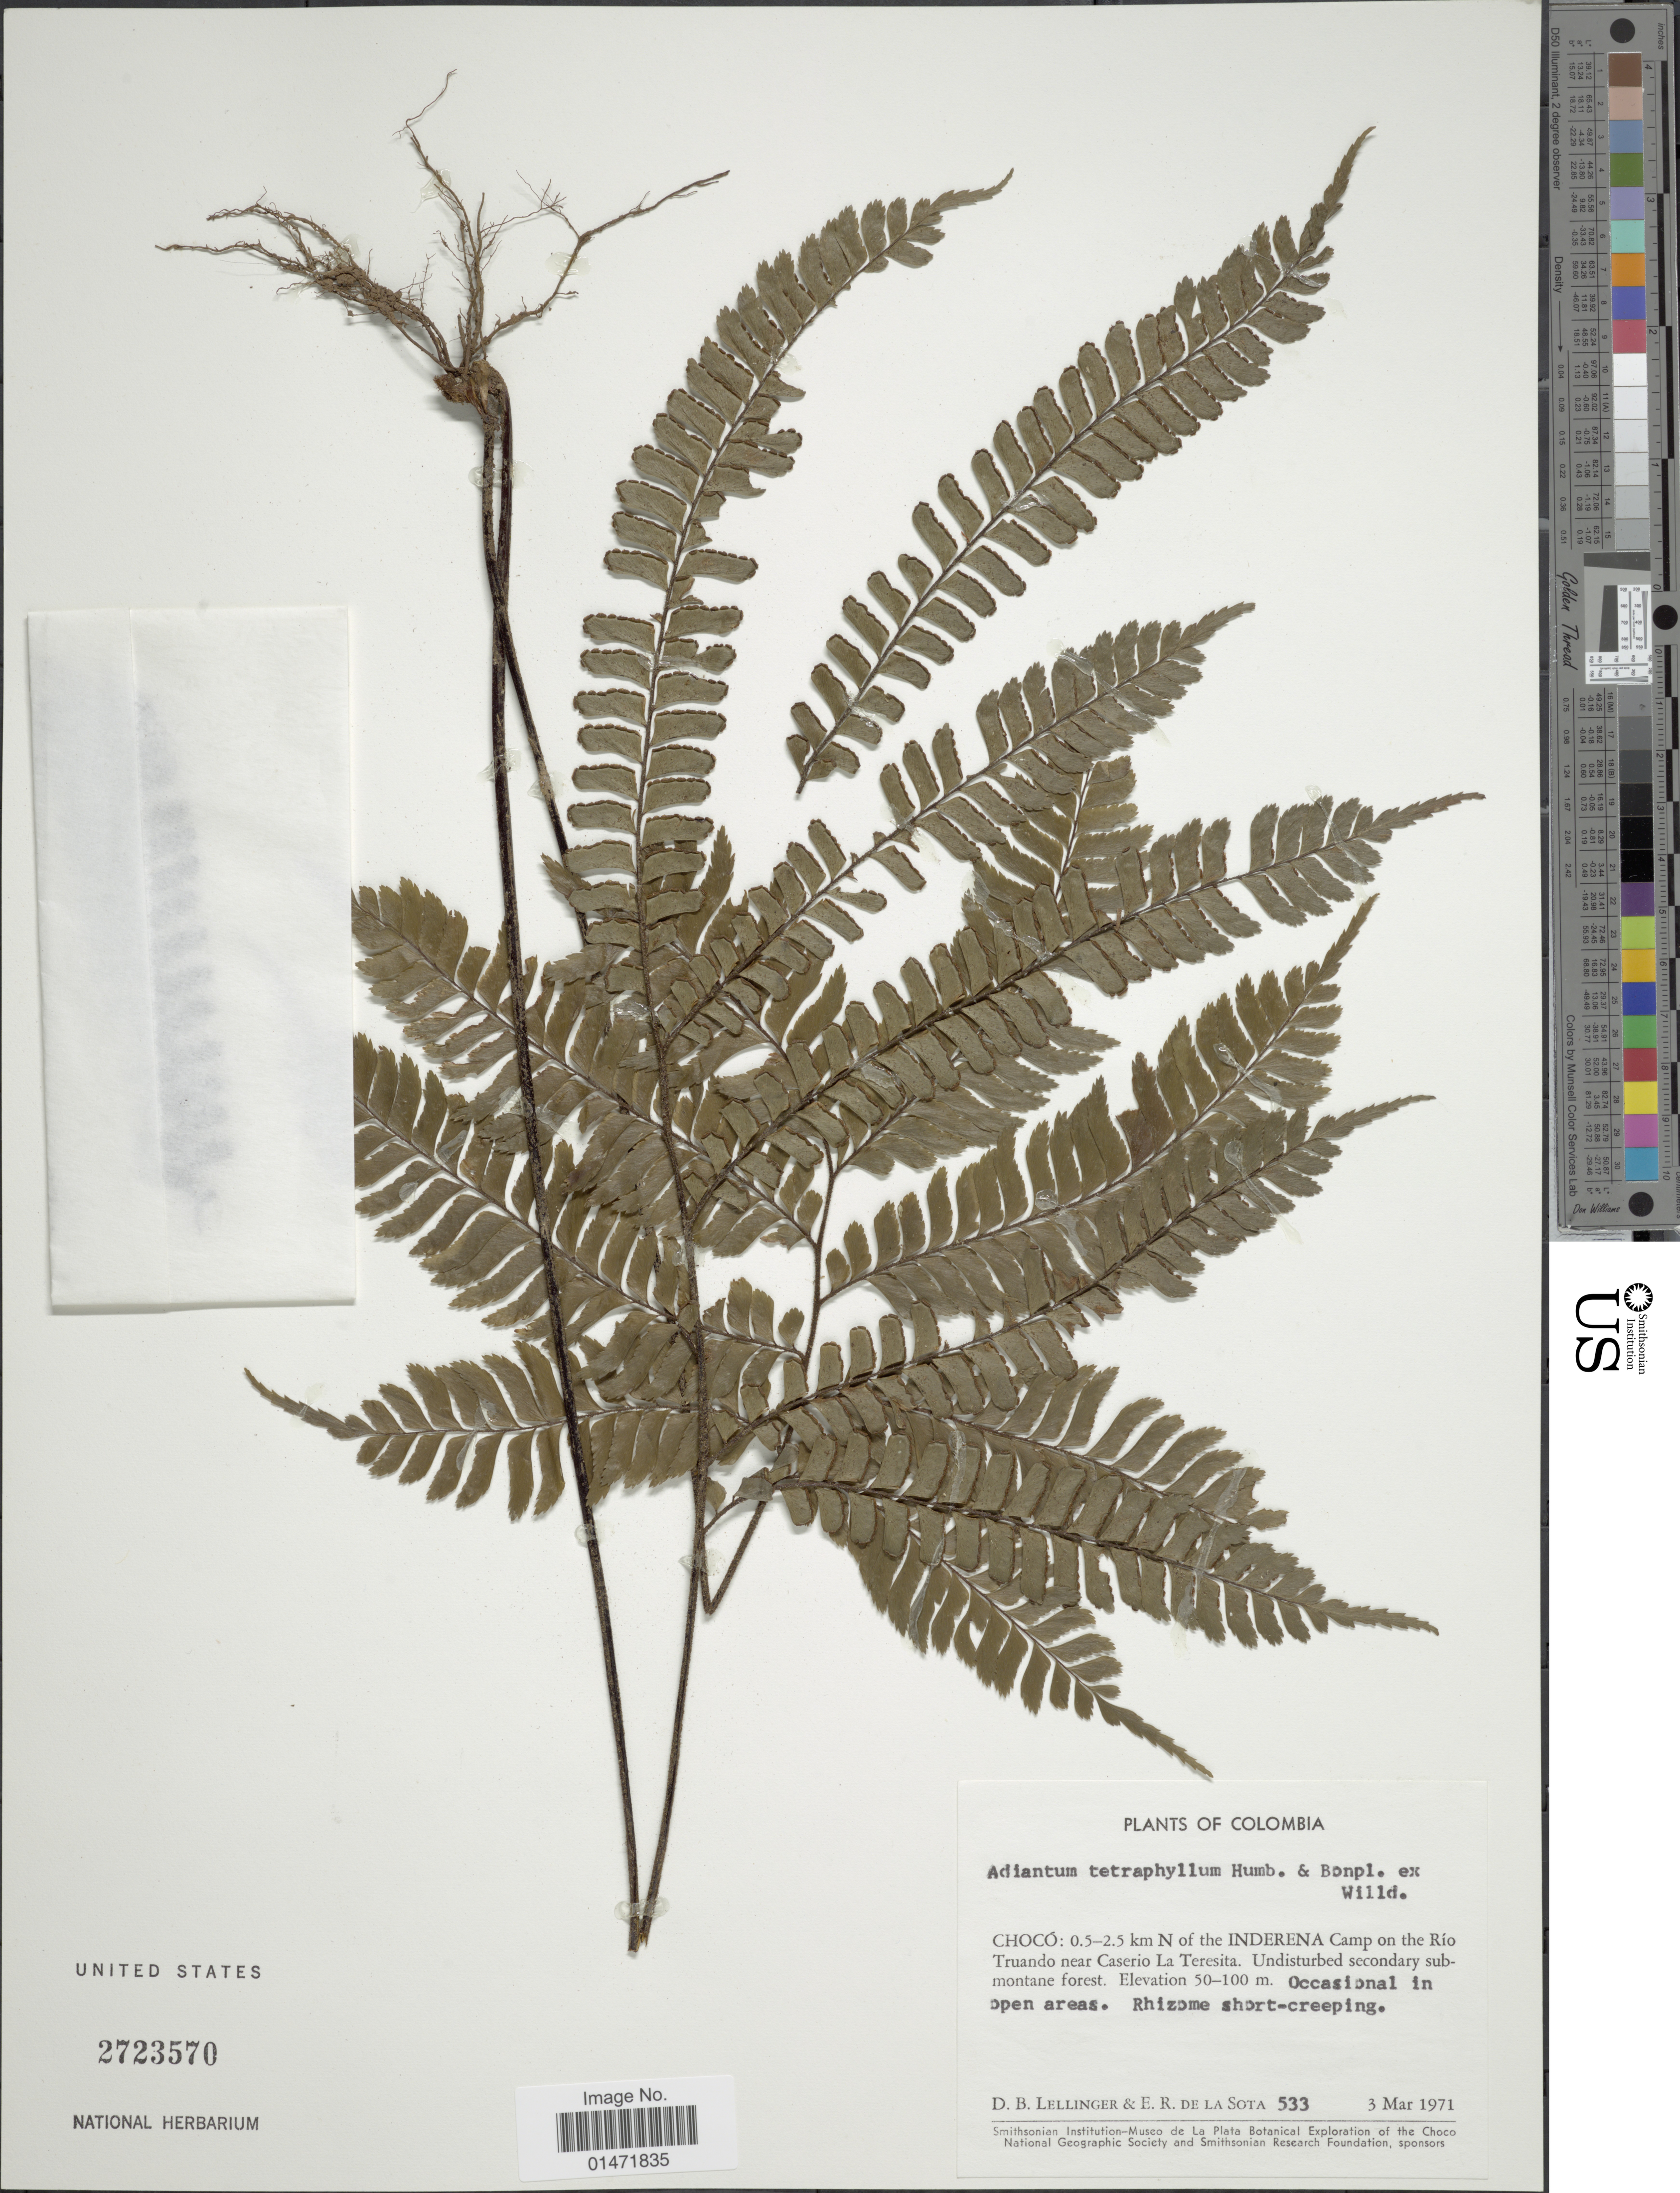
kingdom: Plantae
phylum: Tracheophyta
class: Polypodiopsida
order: Polypodiales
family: Pteridaceae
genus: Adiantum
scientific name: Adiantum tetraphyllum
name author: Humb. & Bonpl. ex Willd.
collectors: D. B. Lellinger & E. R. de la Sota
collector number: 533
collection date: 1971-03-03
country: Colombia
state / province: Chocó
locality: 0.5-2.5 km N of the Inderena Camp on the Río Truando near Caserio La Teresita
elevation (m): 50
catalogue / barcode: US 2723570